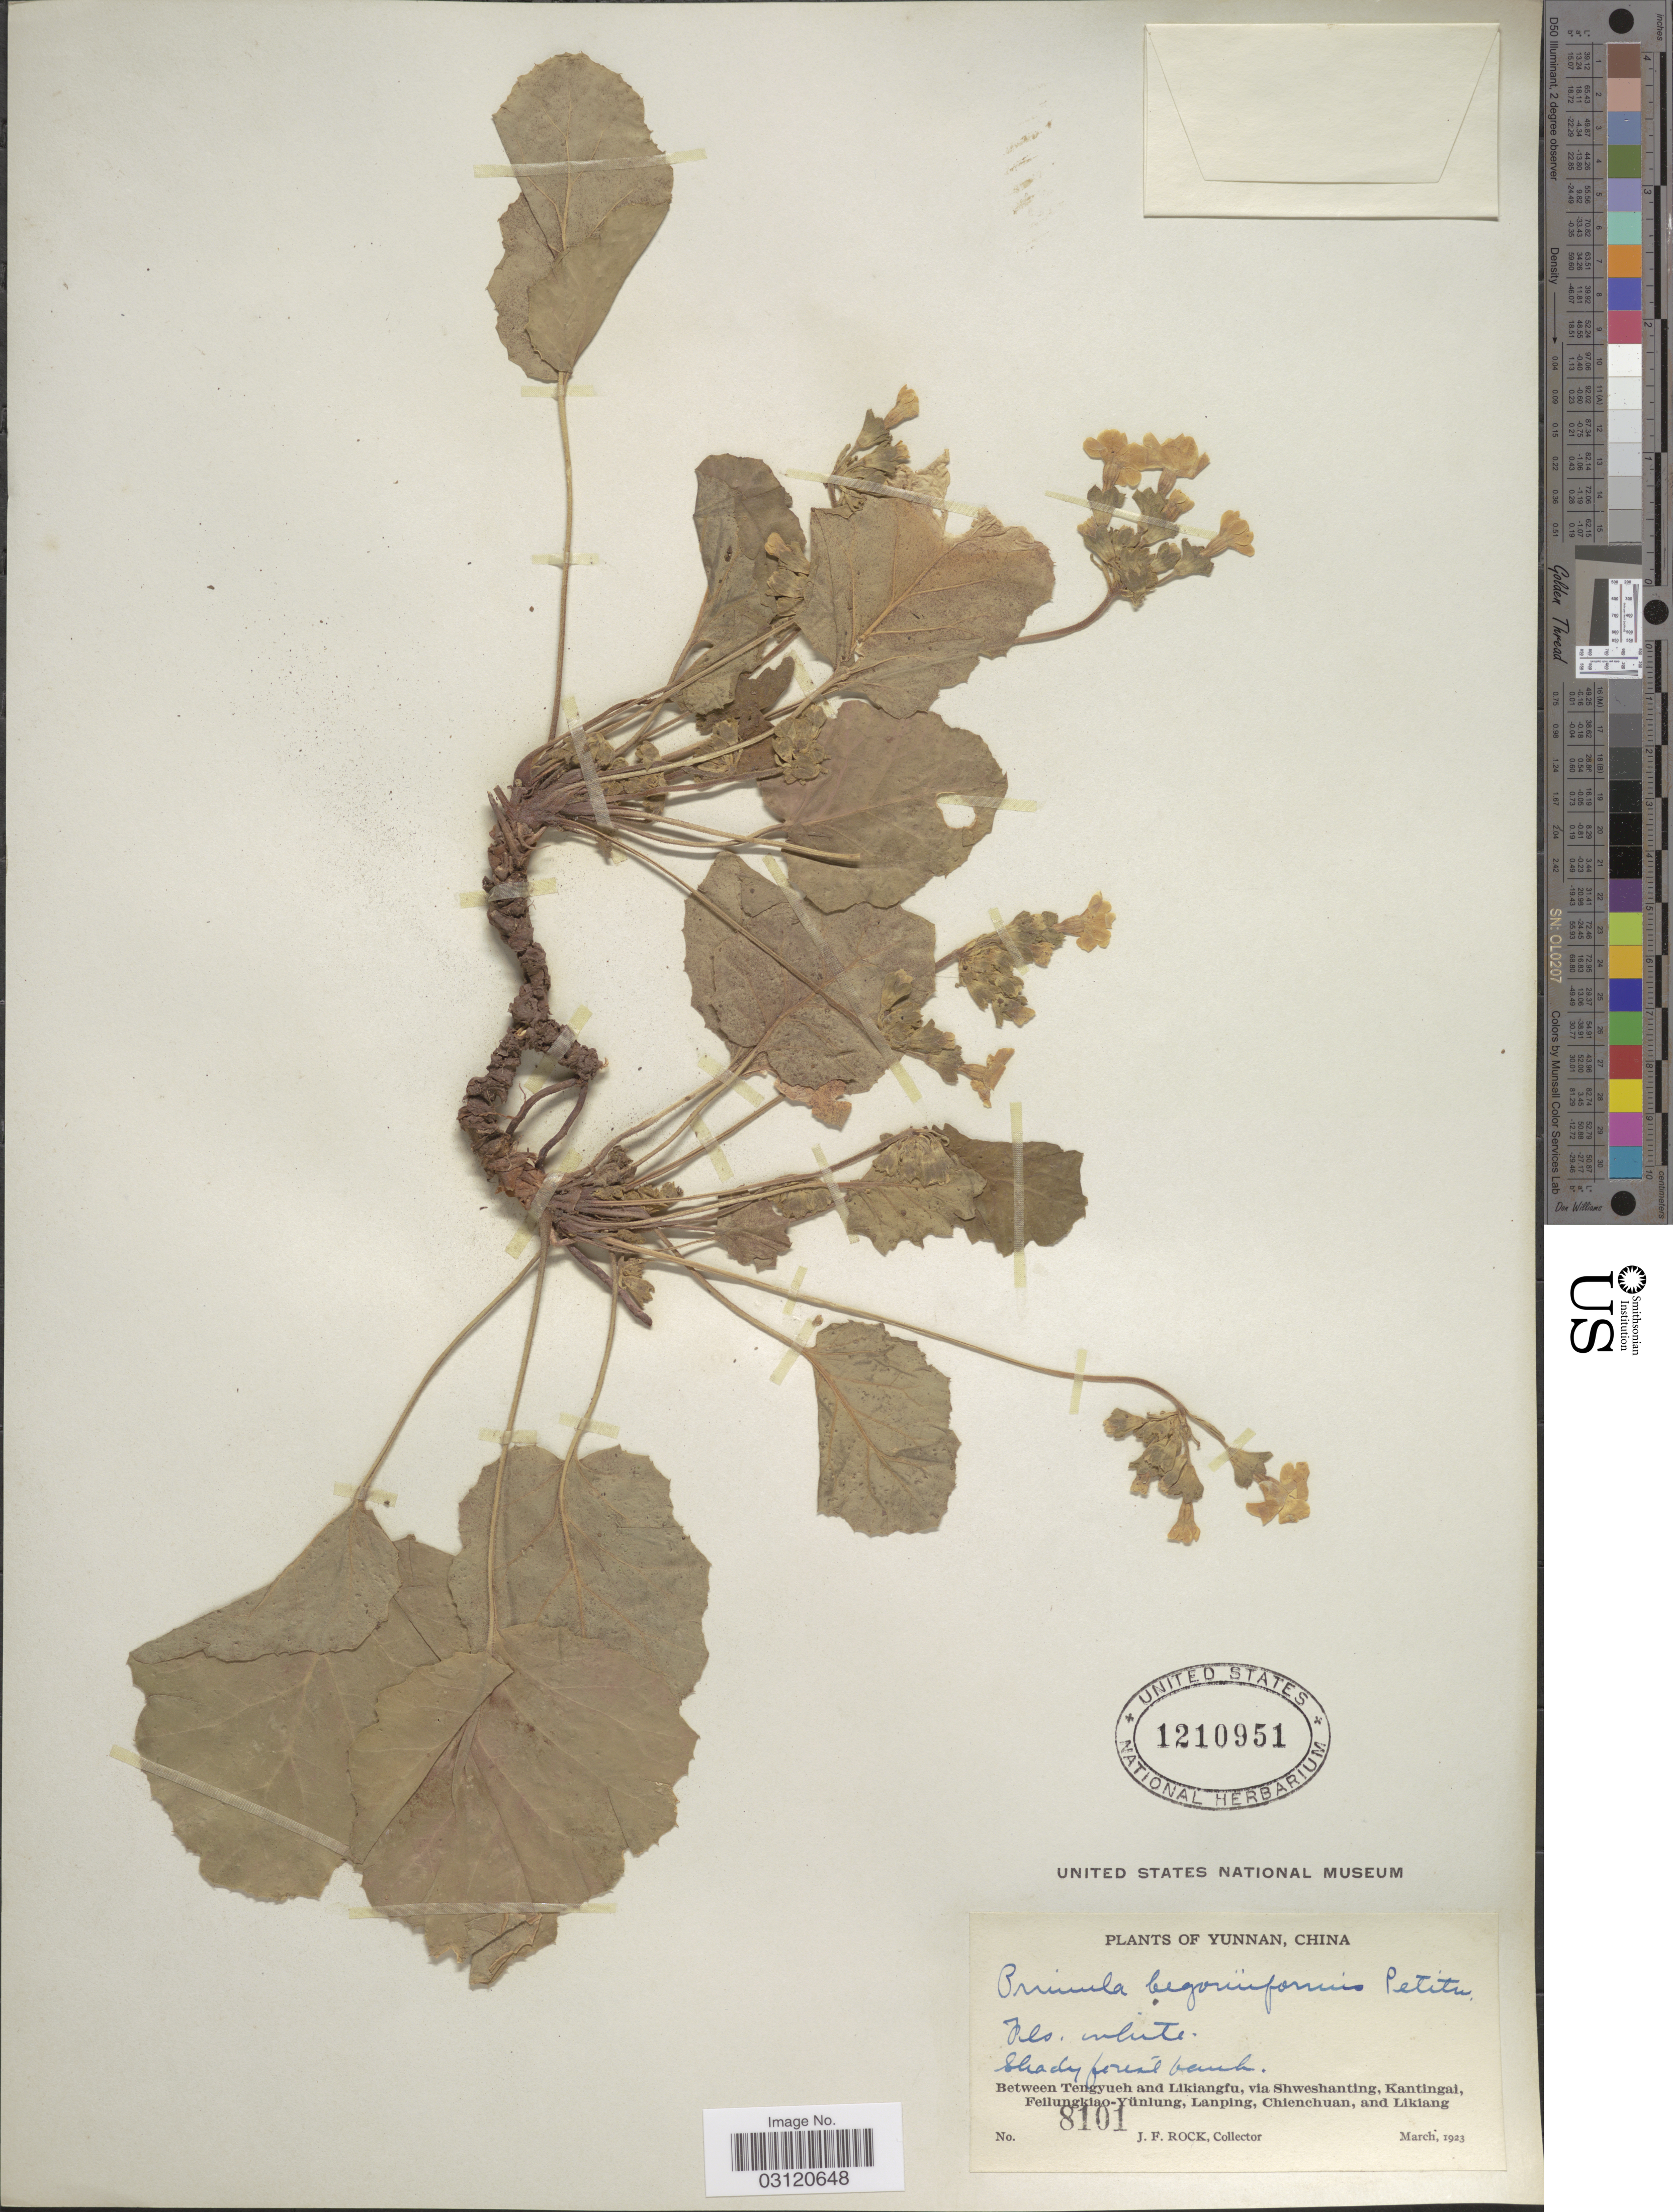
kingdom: Plantae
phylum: Tracheophyta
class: Magnoliopsida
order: Ericales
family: Primulaceae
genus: Primula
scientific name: Primula begoniiformis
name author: Petitm.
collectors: J. Rock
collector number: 8101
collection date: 1923-03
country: China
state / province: Yunnan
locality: Between Tengyueh and Likiangfu, via Shweshanting, Kantingai, Feilungkiao-Yünlung, Lanping, Chienchuan, and Likiang.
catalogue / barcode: US 1210951